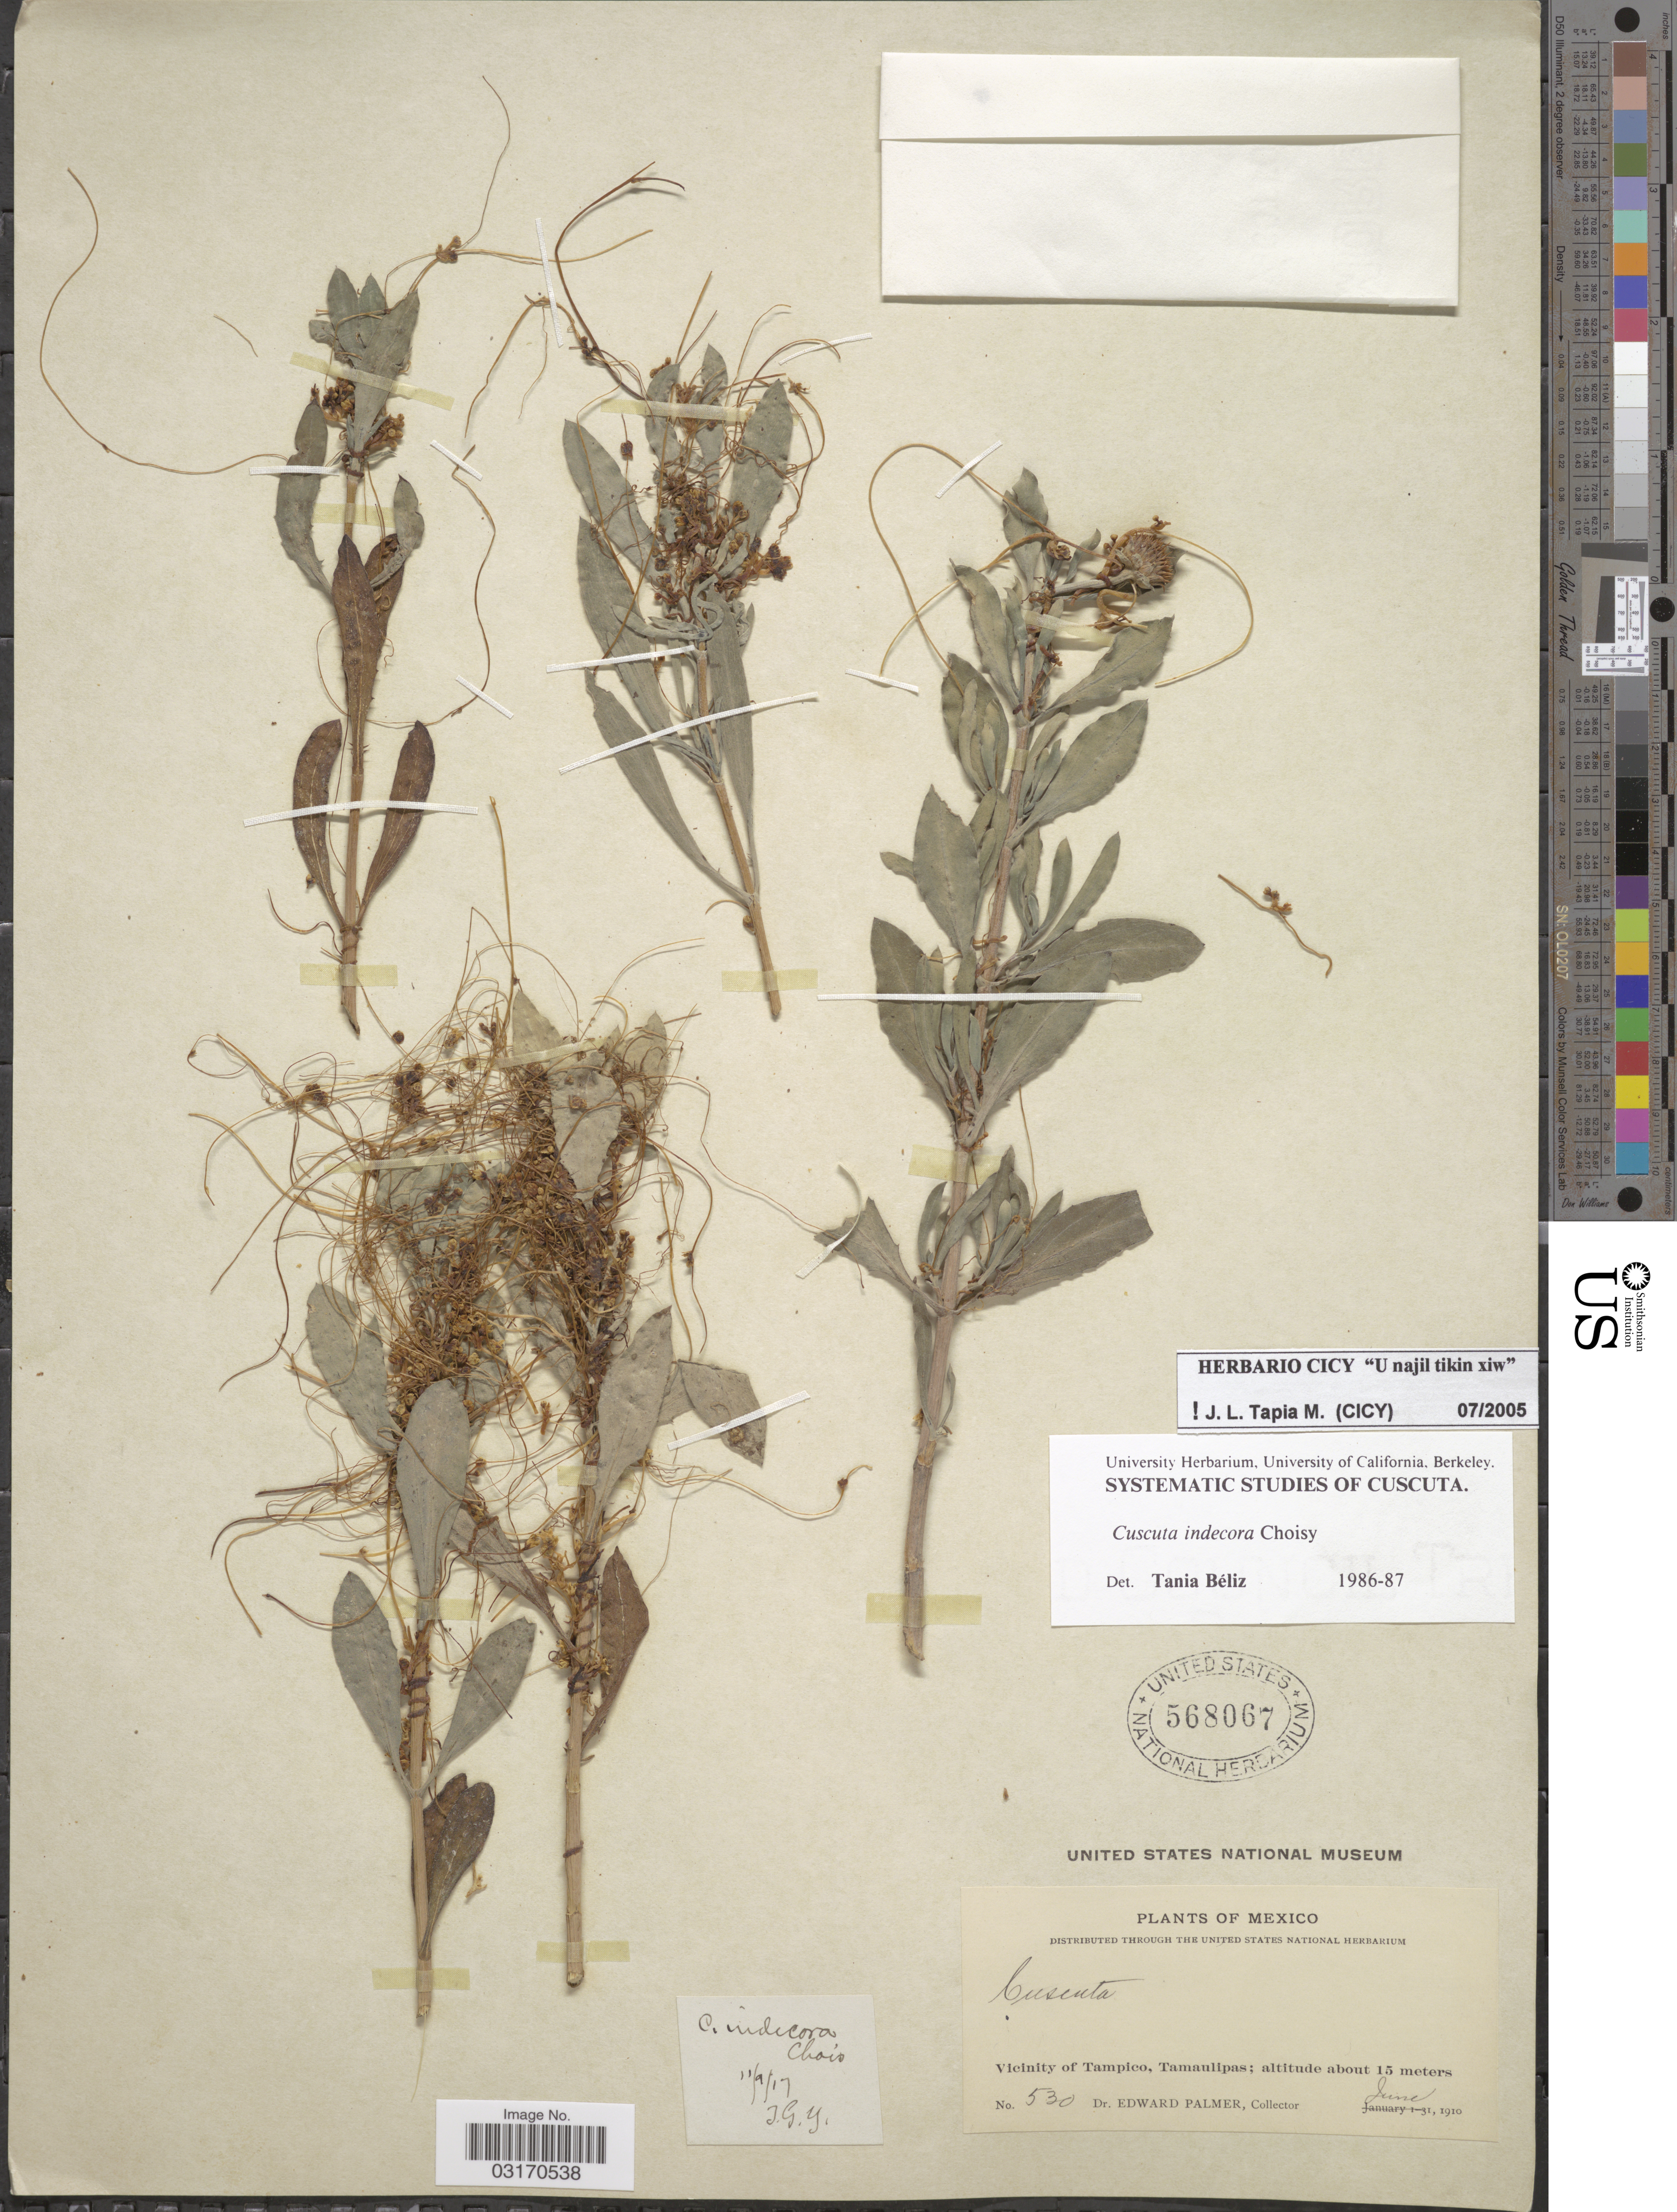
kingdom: Plantae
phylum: Tracheophyta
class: Magnoliopsida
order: Solanales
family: Convolvulaceae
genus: Cuscuta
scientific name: Cuscuta indecora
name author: Choisy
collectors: E. Palmer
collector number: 530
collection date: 1910-06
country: Mexico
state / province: Tamaulipas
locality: Vicinity of Tampico.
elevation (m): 15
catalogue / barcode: US 568067